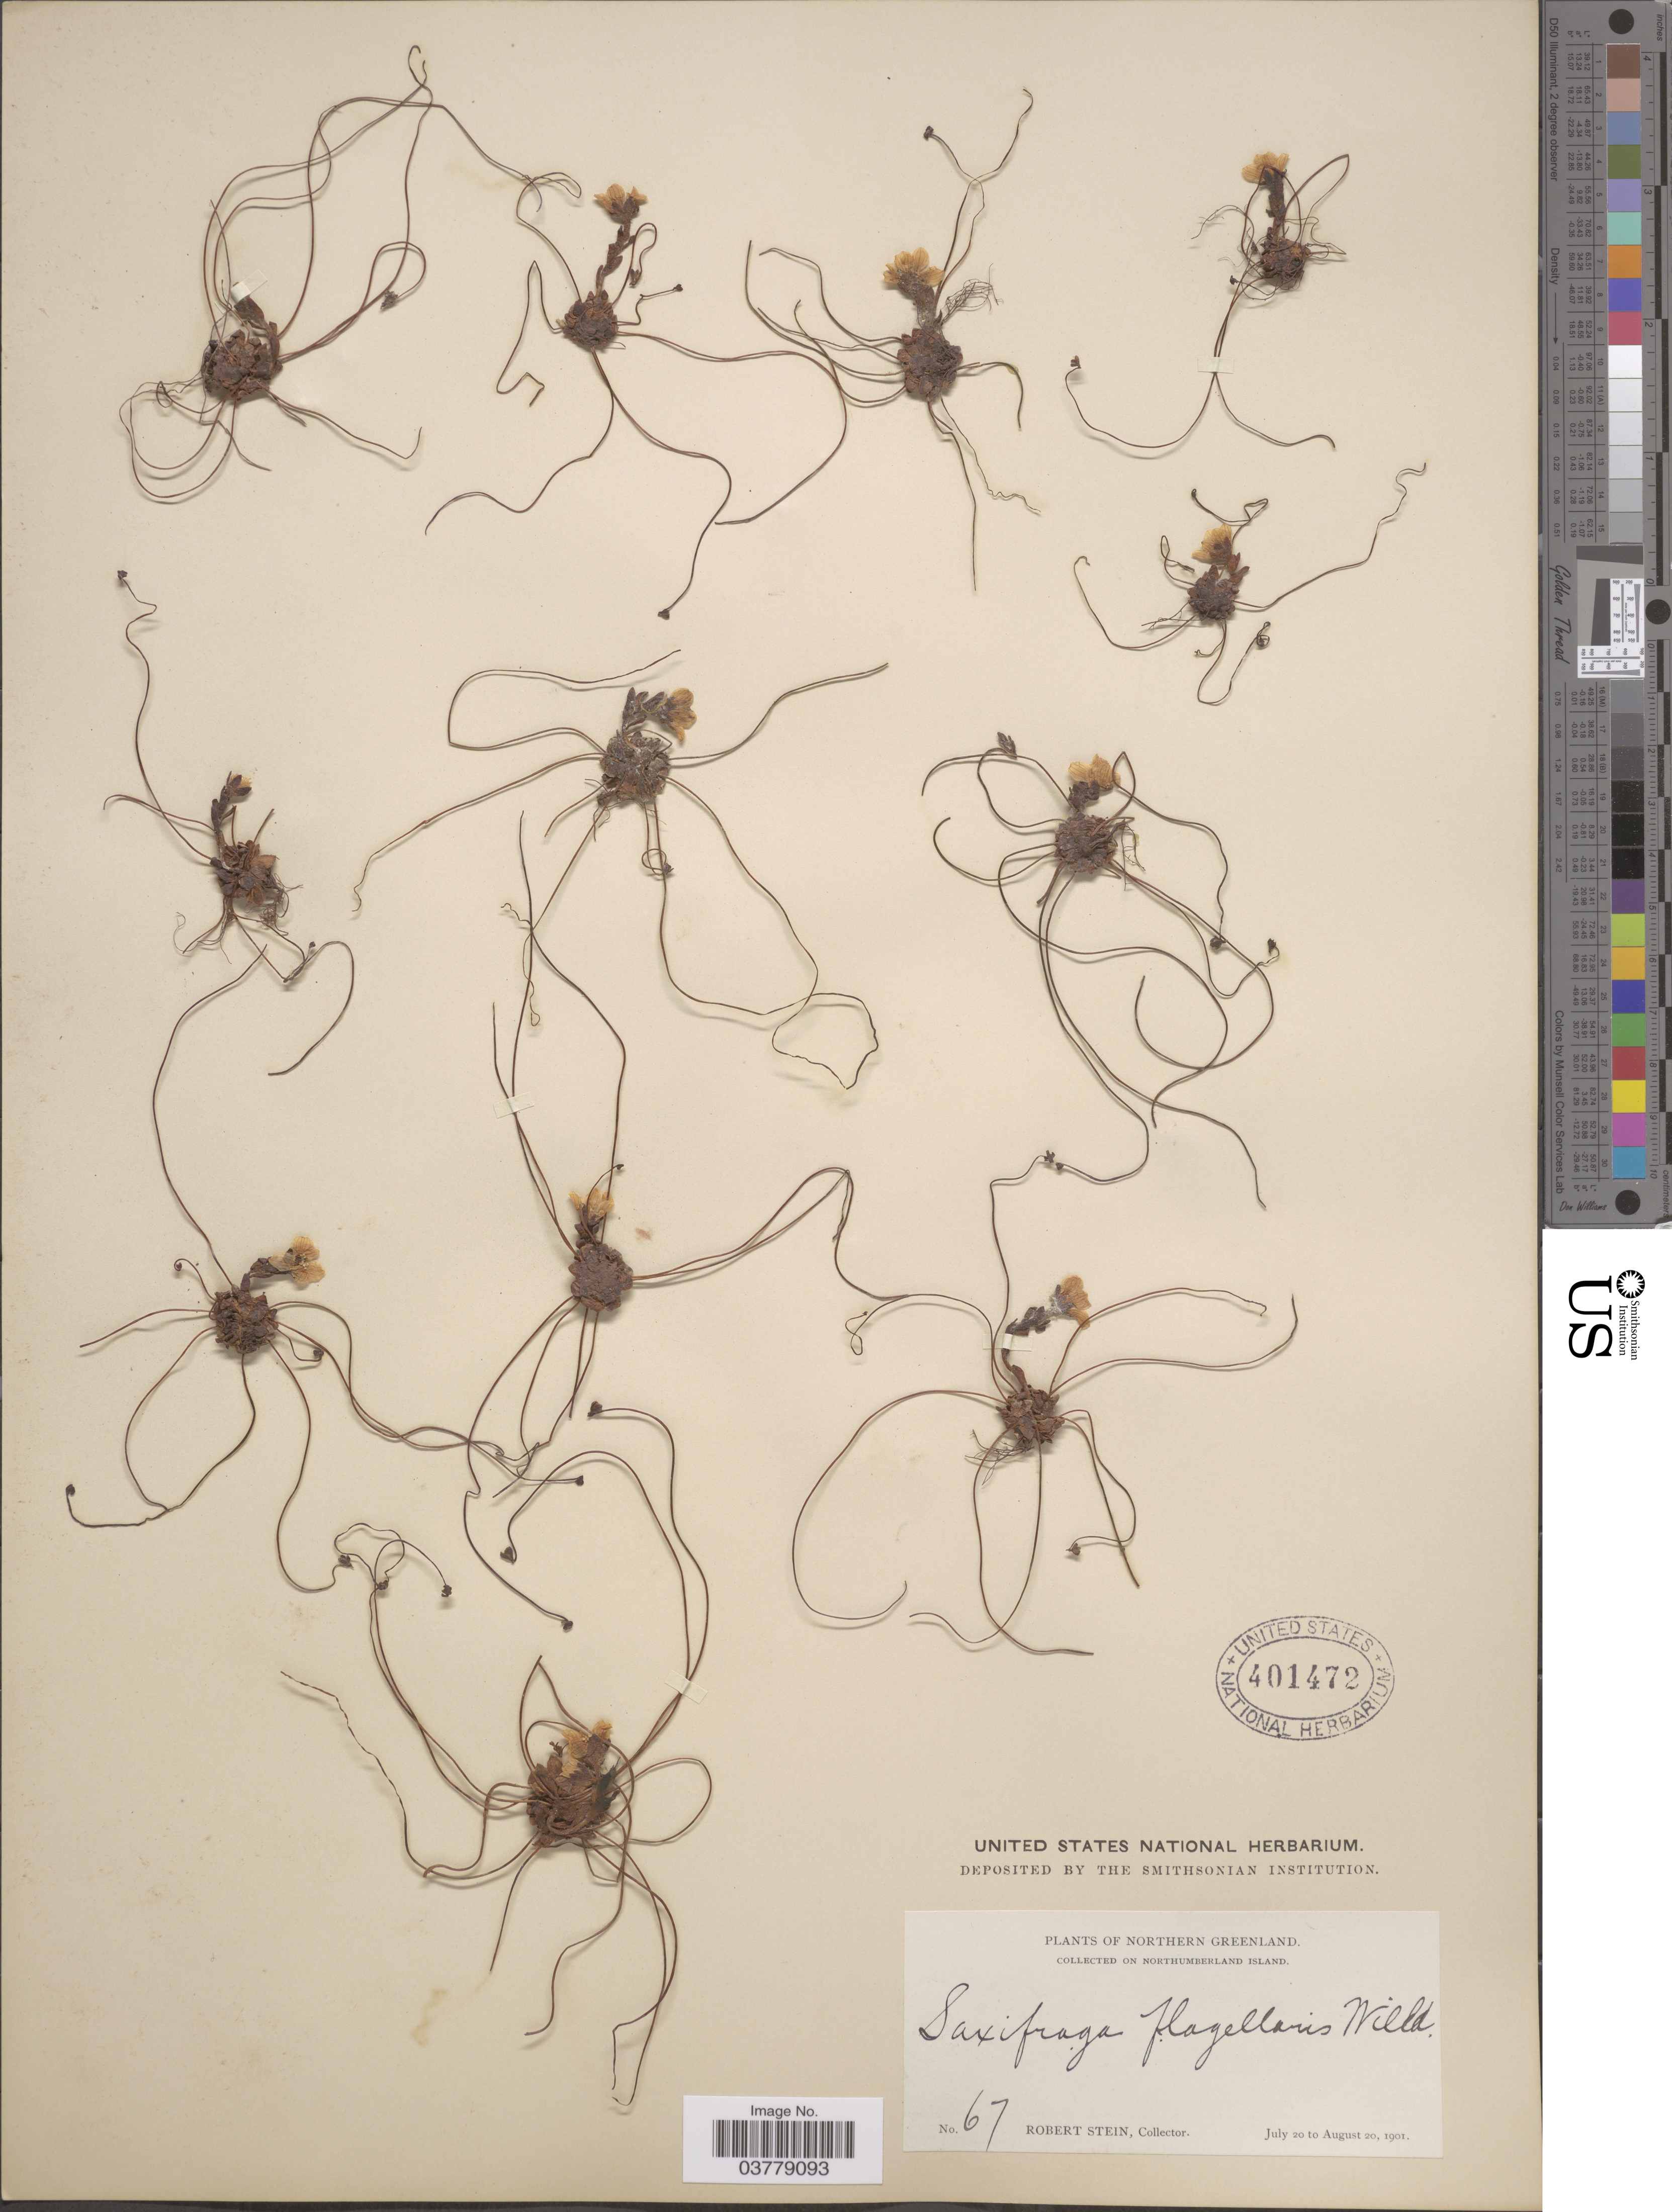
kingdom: Plantae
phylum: Tracheophyta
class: Magnoliopsida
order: Saxifragales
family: Saxifragaceae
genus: Saxifraga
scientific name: Saxifraga flagellaris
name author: Willd. ex Sternb.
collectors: R. Stein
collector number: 67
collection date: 1901-07-20/1901-08-20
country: Greenland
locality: Northern Greenland. Northumberland Island.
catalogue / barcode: US 401472